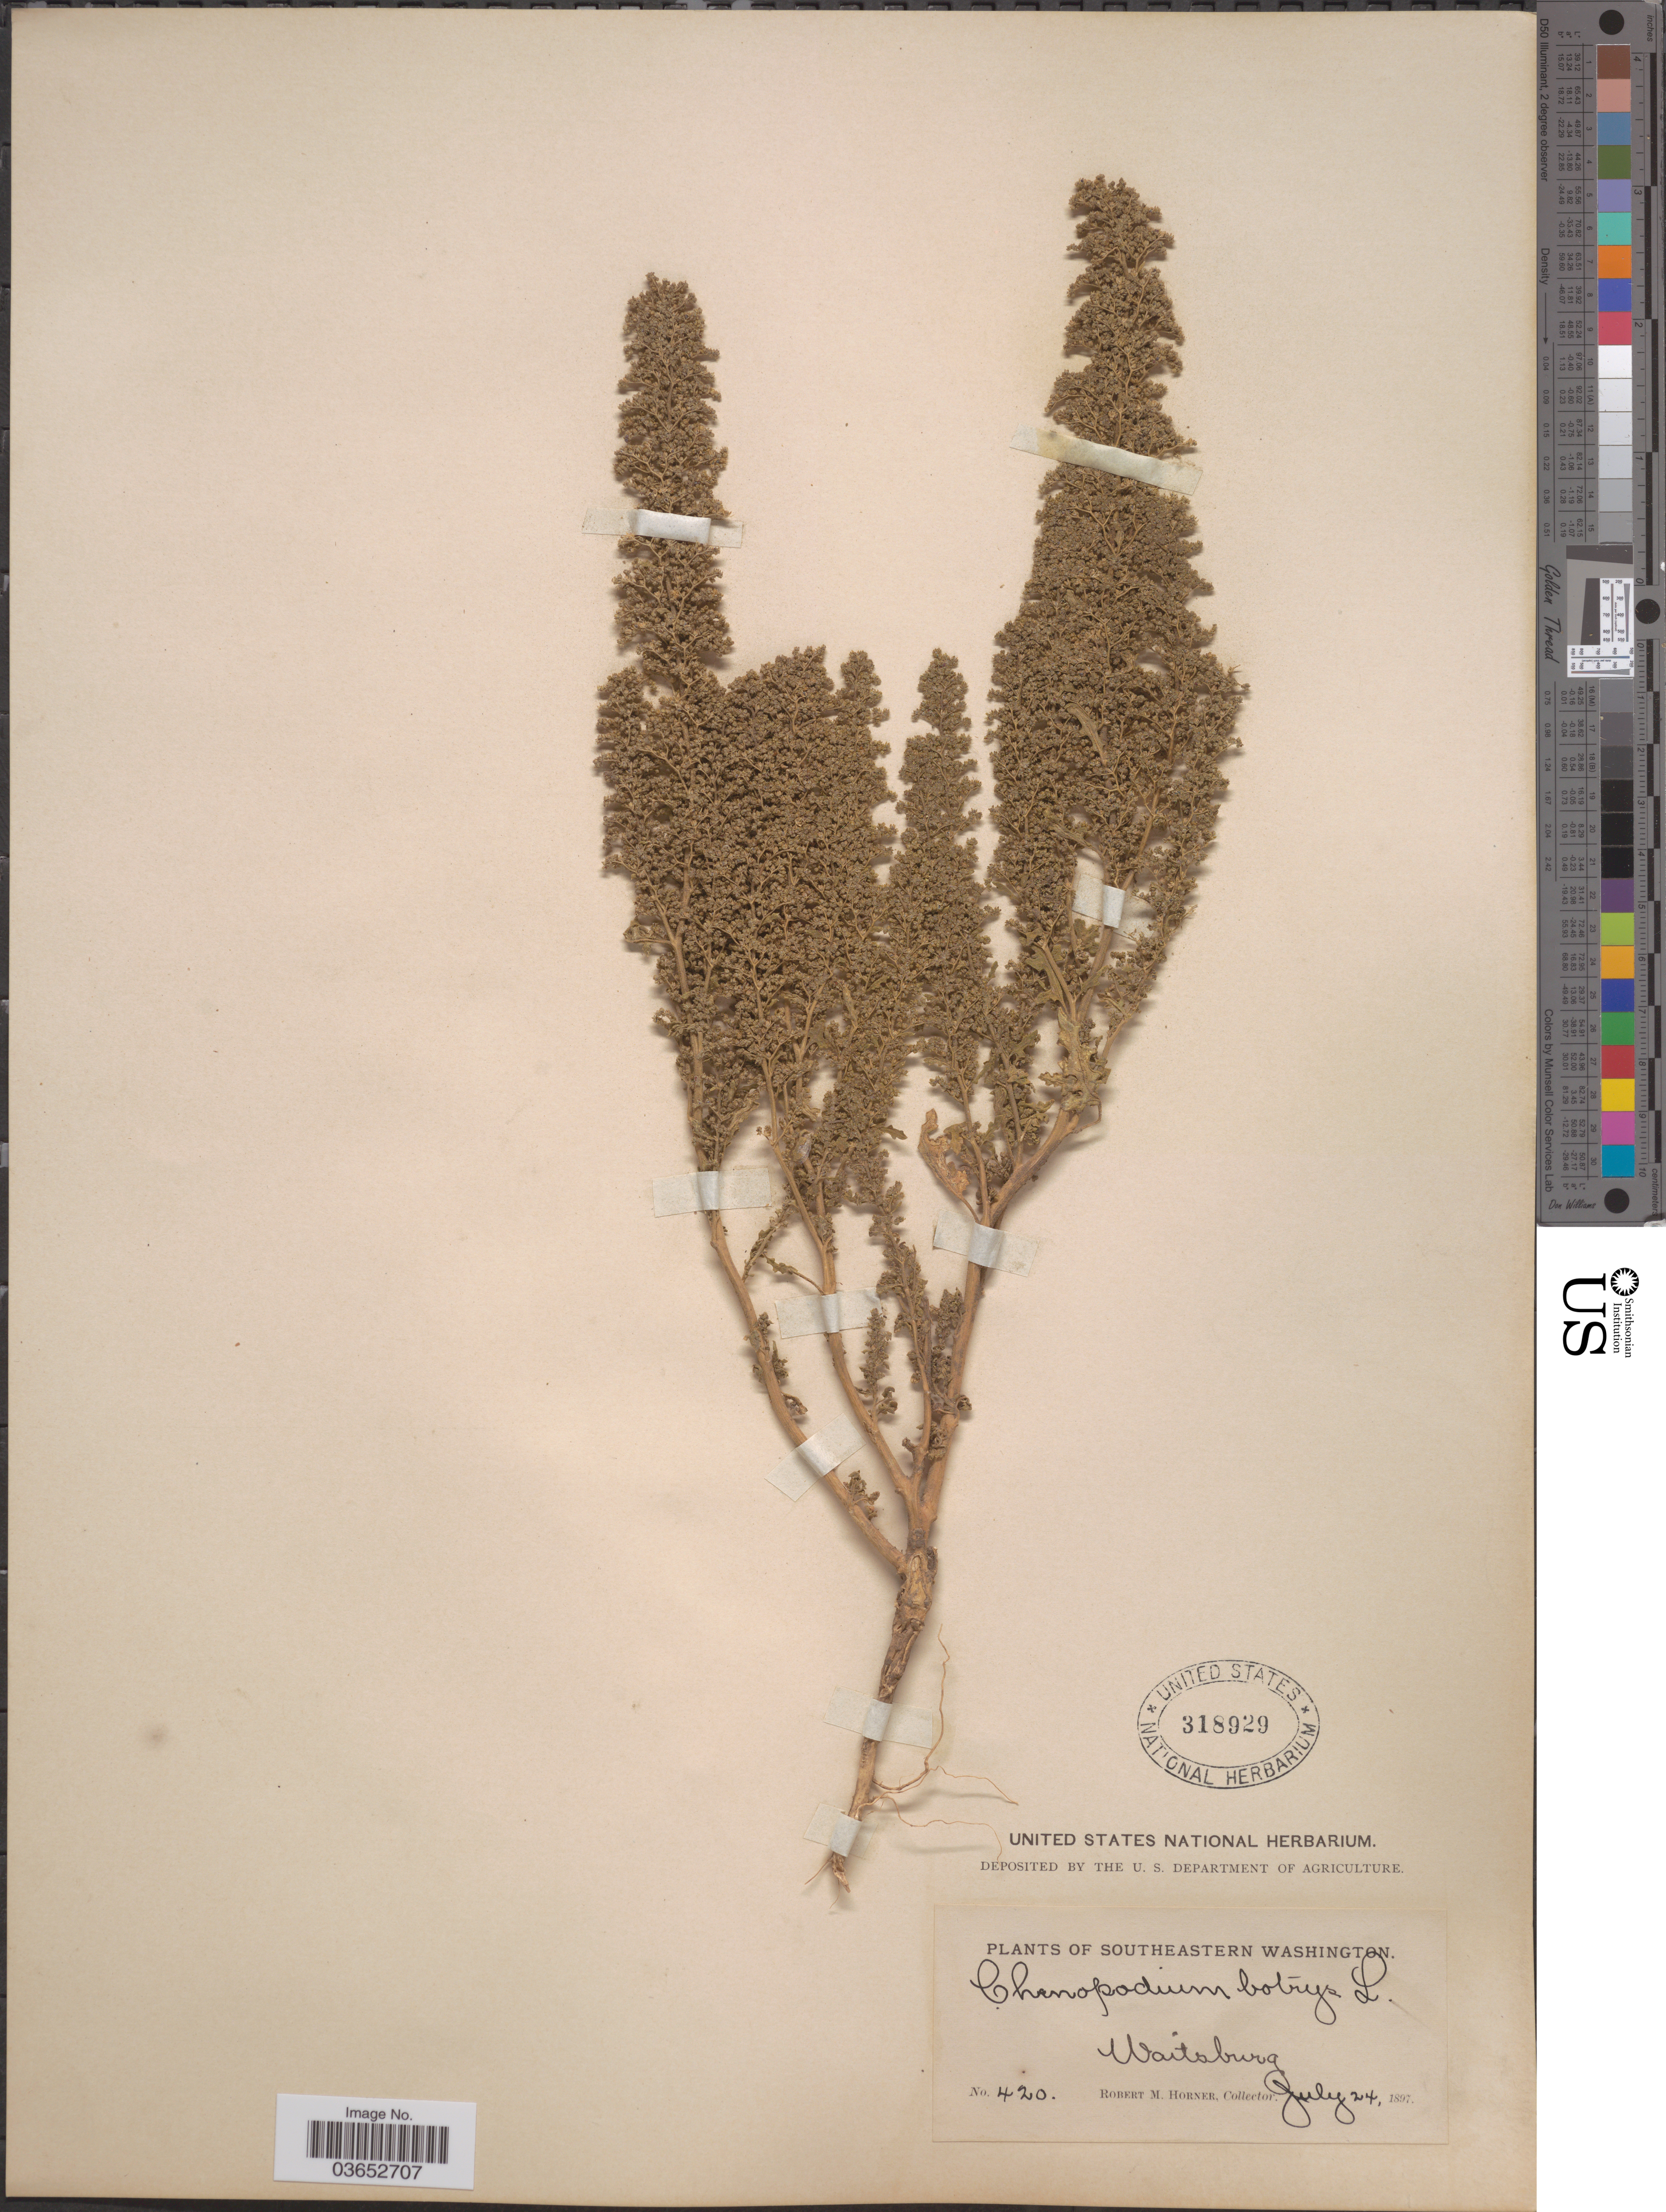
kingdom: Plantae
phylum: Tracheophyta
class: Magnoliopsida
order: Caryophyllales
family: Amaranthaceae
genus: Chenopodium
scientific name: Chenopodium botrys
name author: L.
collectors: R. Horner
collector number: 420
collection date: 1897-07-24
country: United States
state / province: Washington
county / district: Walla Walla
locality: Southeastern Washington. Waitsburg.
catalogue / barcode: US 318929